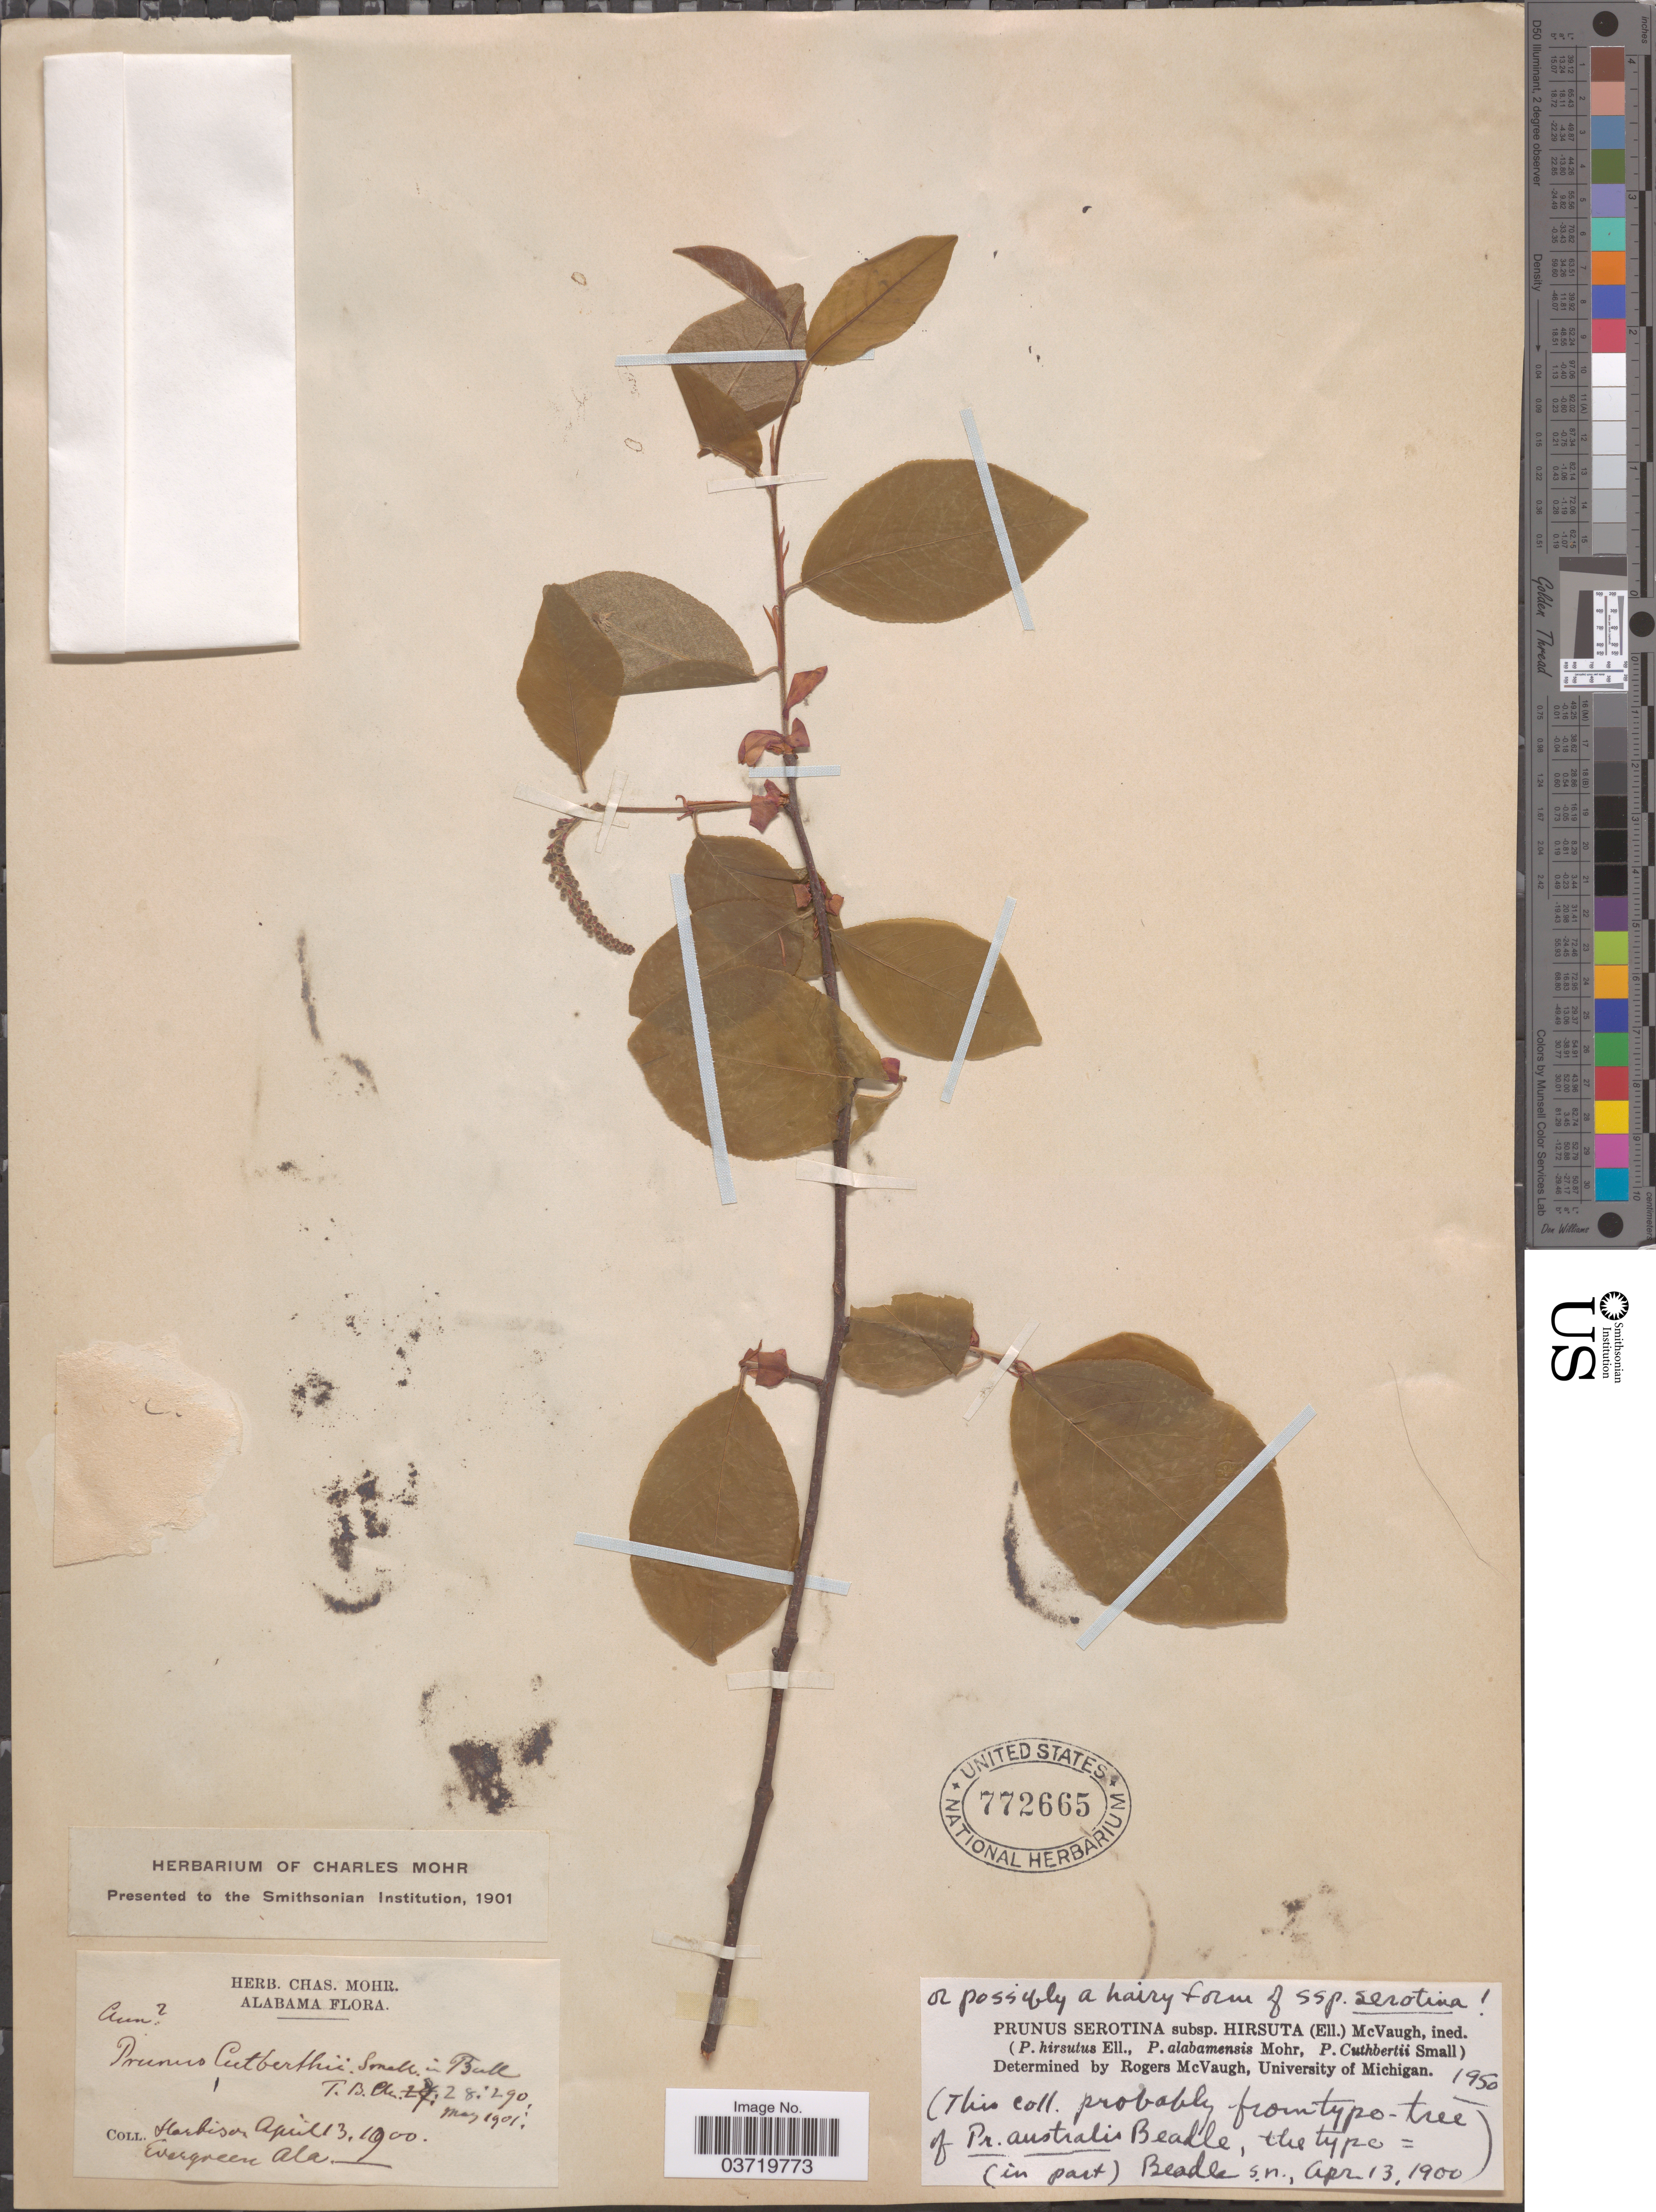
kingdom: Plantae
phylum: Tracheophyta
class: Magnoliopsida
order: Rosales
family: Rosaceae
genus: Prunus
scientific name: Prunus serotina var. serotina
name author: Ehrh.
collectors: ex herb. Charles Mohr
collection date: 1900-04-13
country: United States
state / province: Alabama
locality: Harbison. Evergreen.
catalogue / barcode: US 772665